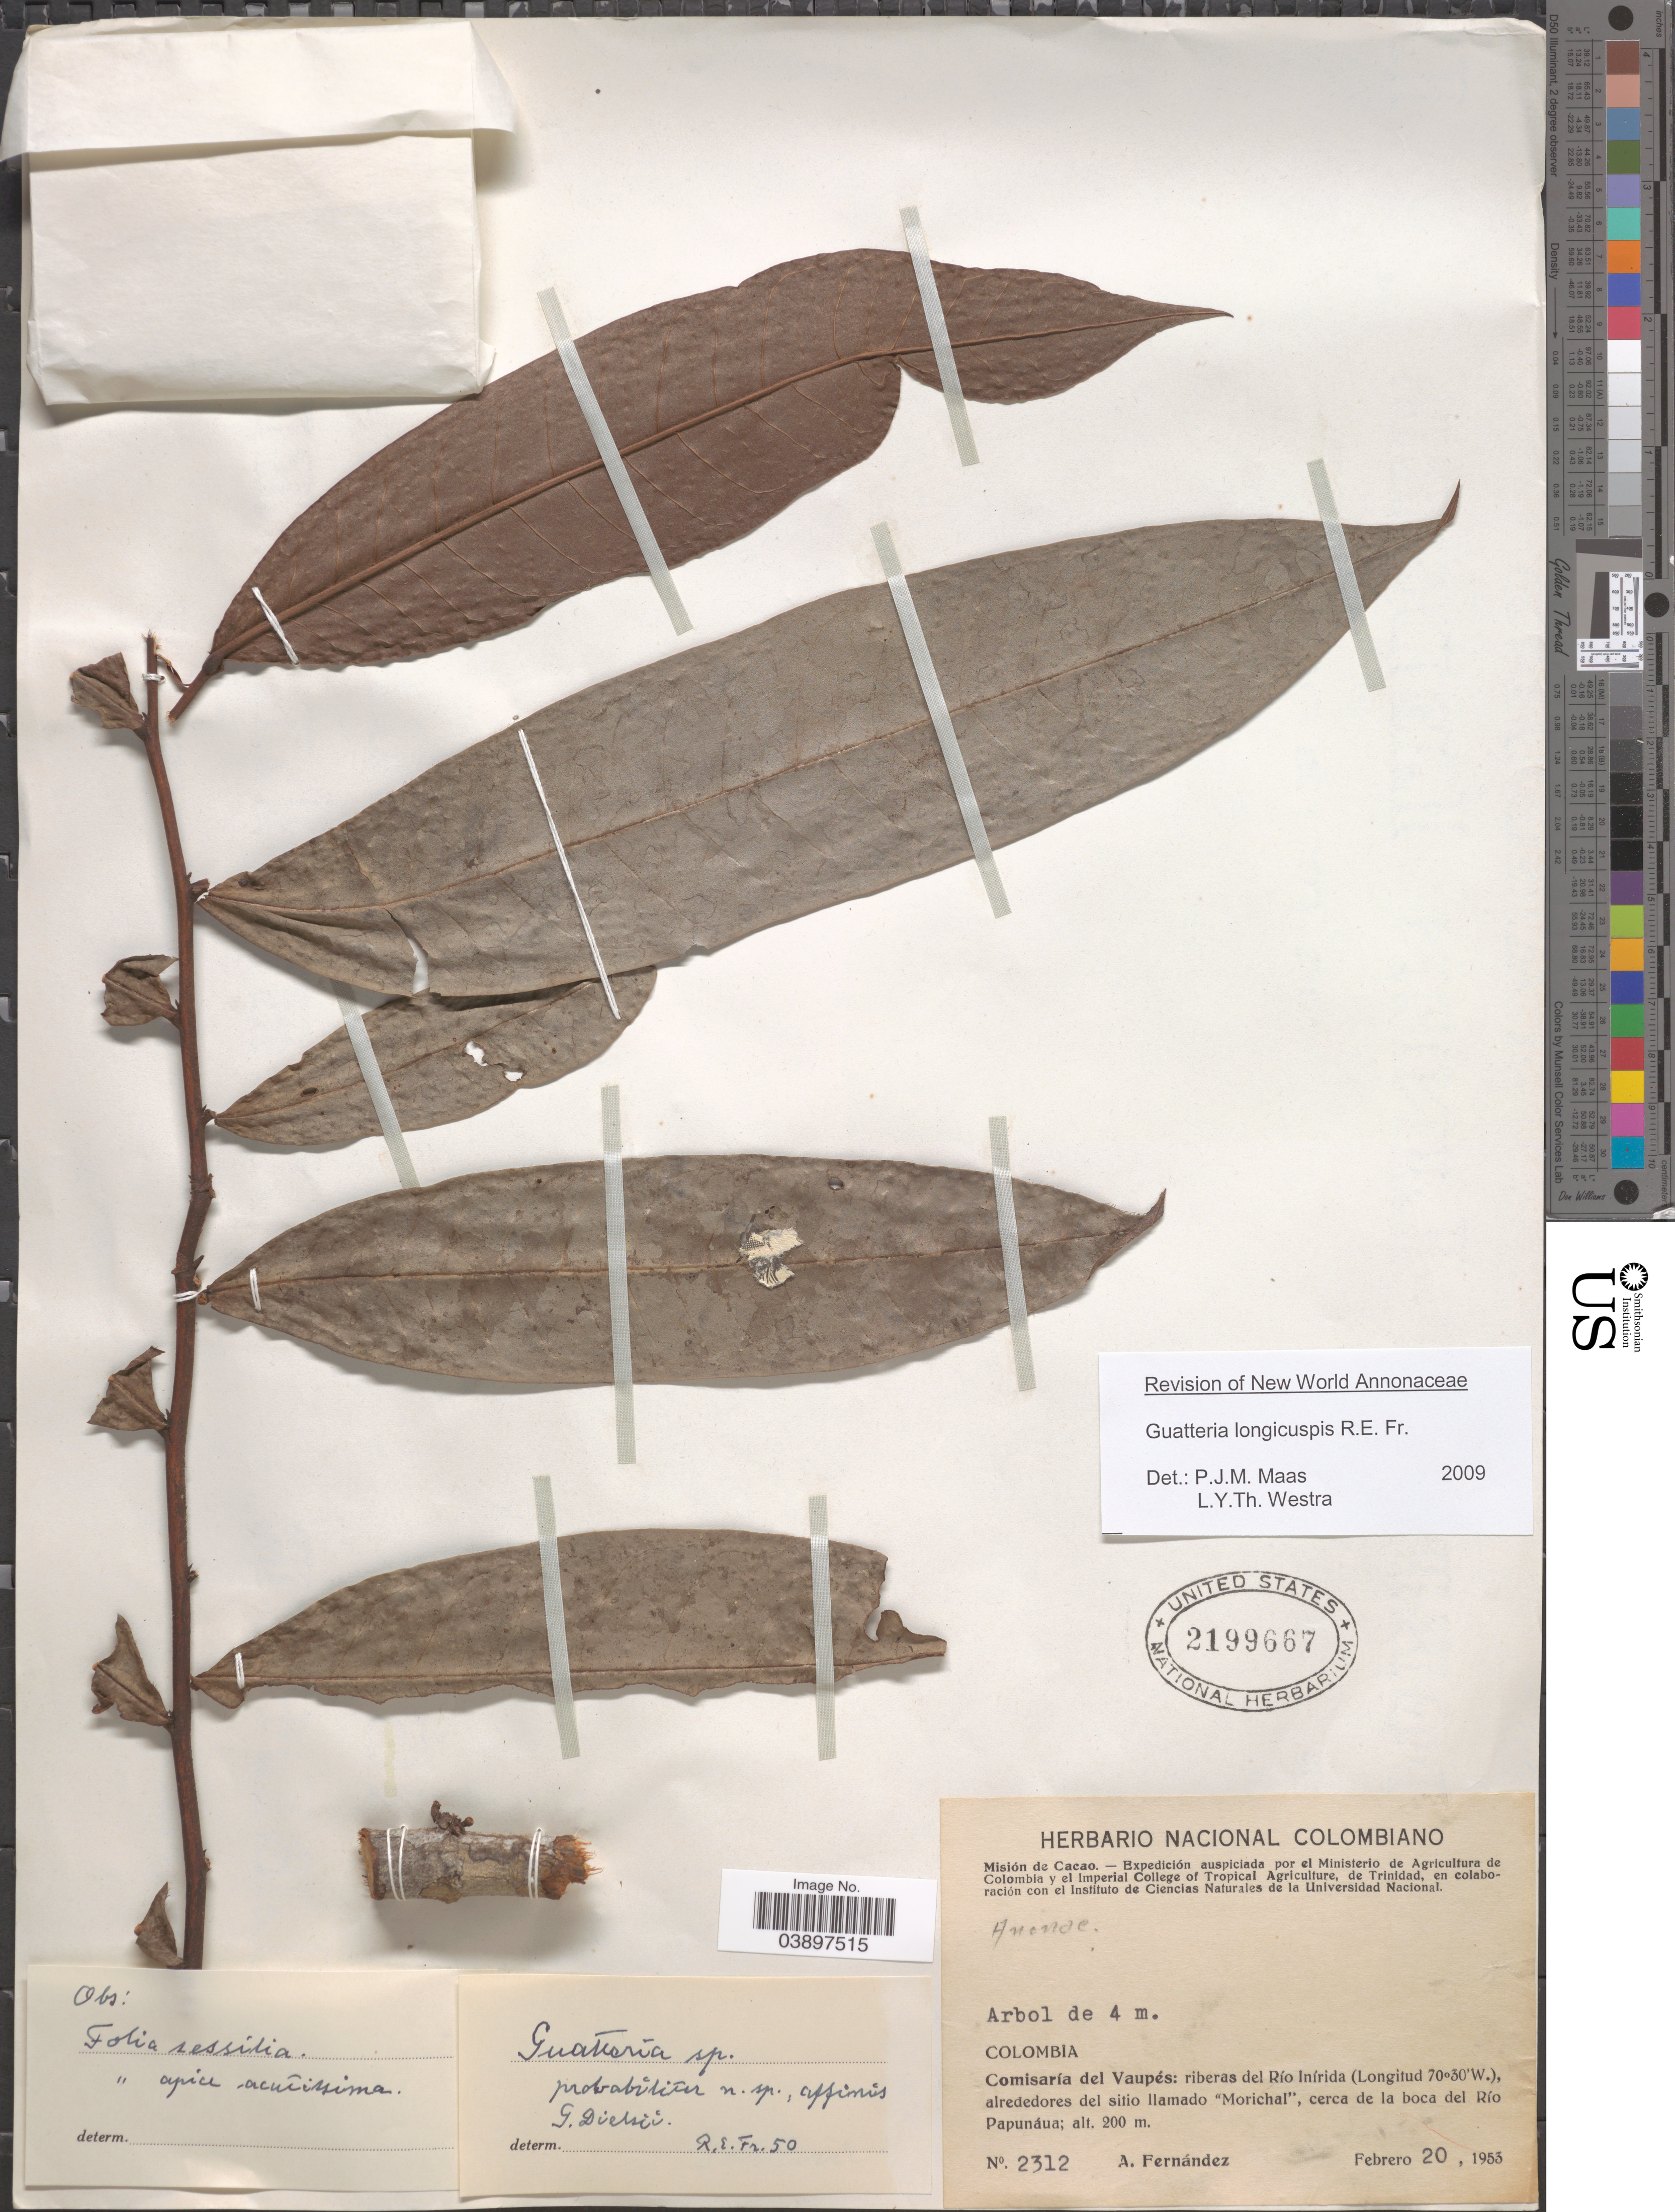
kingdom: Plantae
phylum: Tracheophyta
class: Magnoliopsida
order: Magnoliales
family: Annonaceae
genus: Guatteria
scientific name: Guatteria longicuspis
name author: R.E. Fr.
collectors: A. Fernández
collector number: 2312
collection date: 1953-02-20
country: Colombia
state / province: Vaupés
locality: Comisaría del Vaupés: riberas del Río Inírida, alrededores del sitio llamado 'Morichal', cerca de la boca del Río Papunáua.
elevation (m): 200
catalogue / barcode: US 2199667